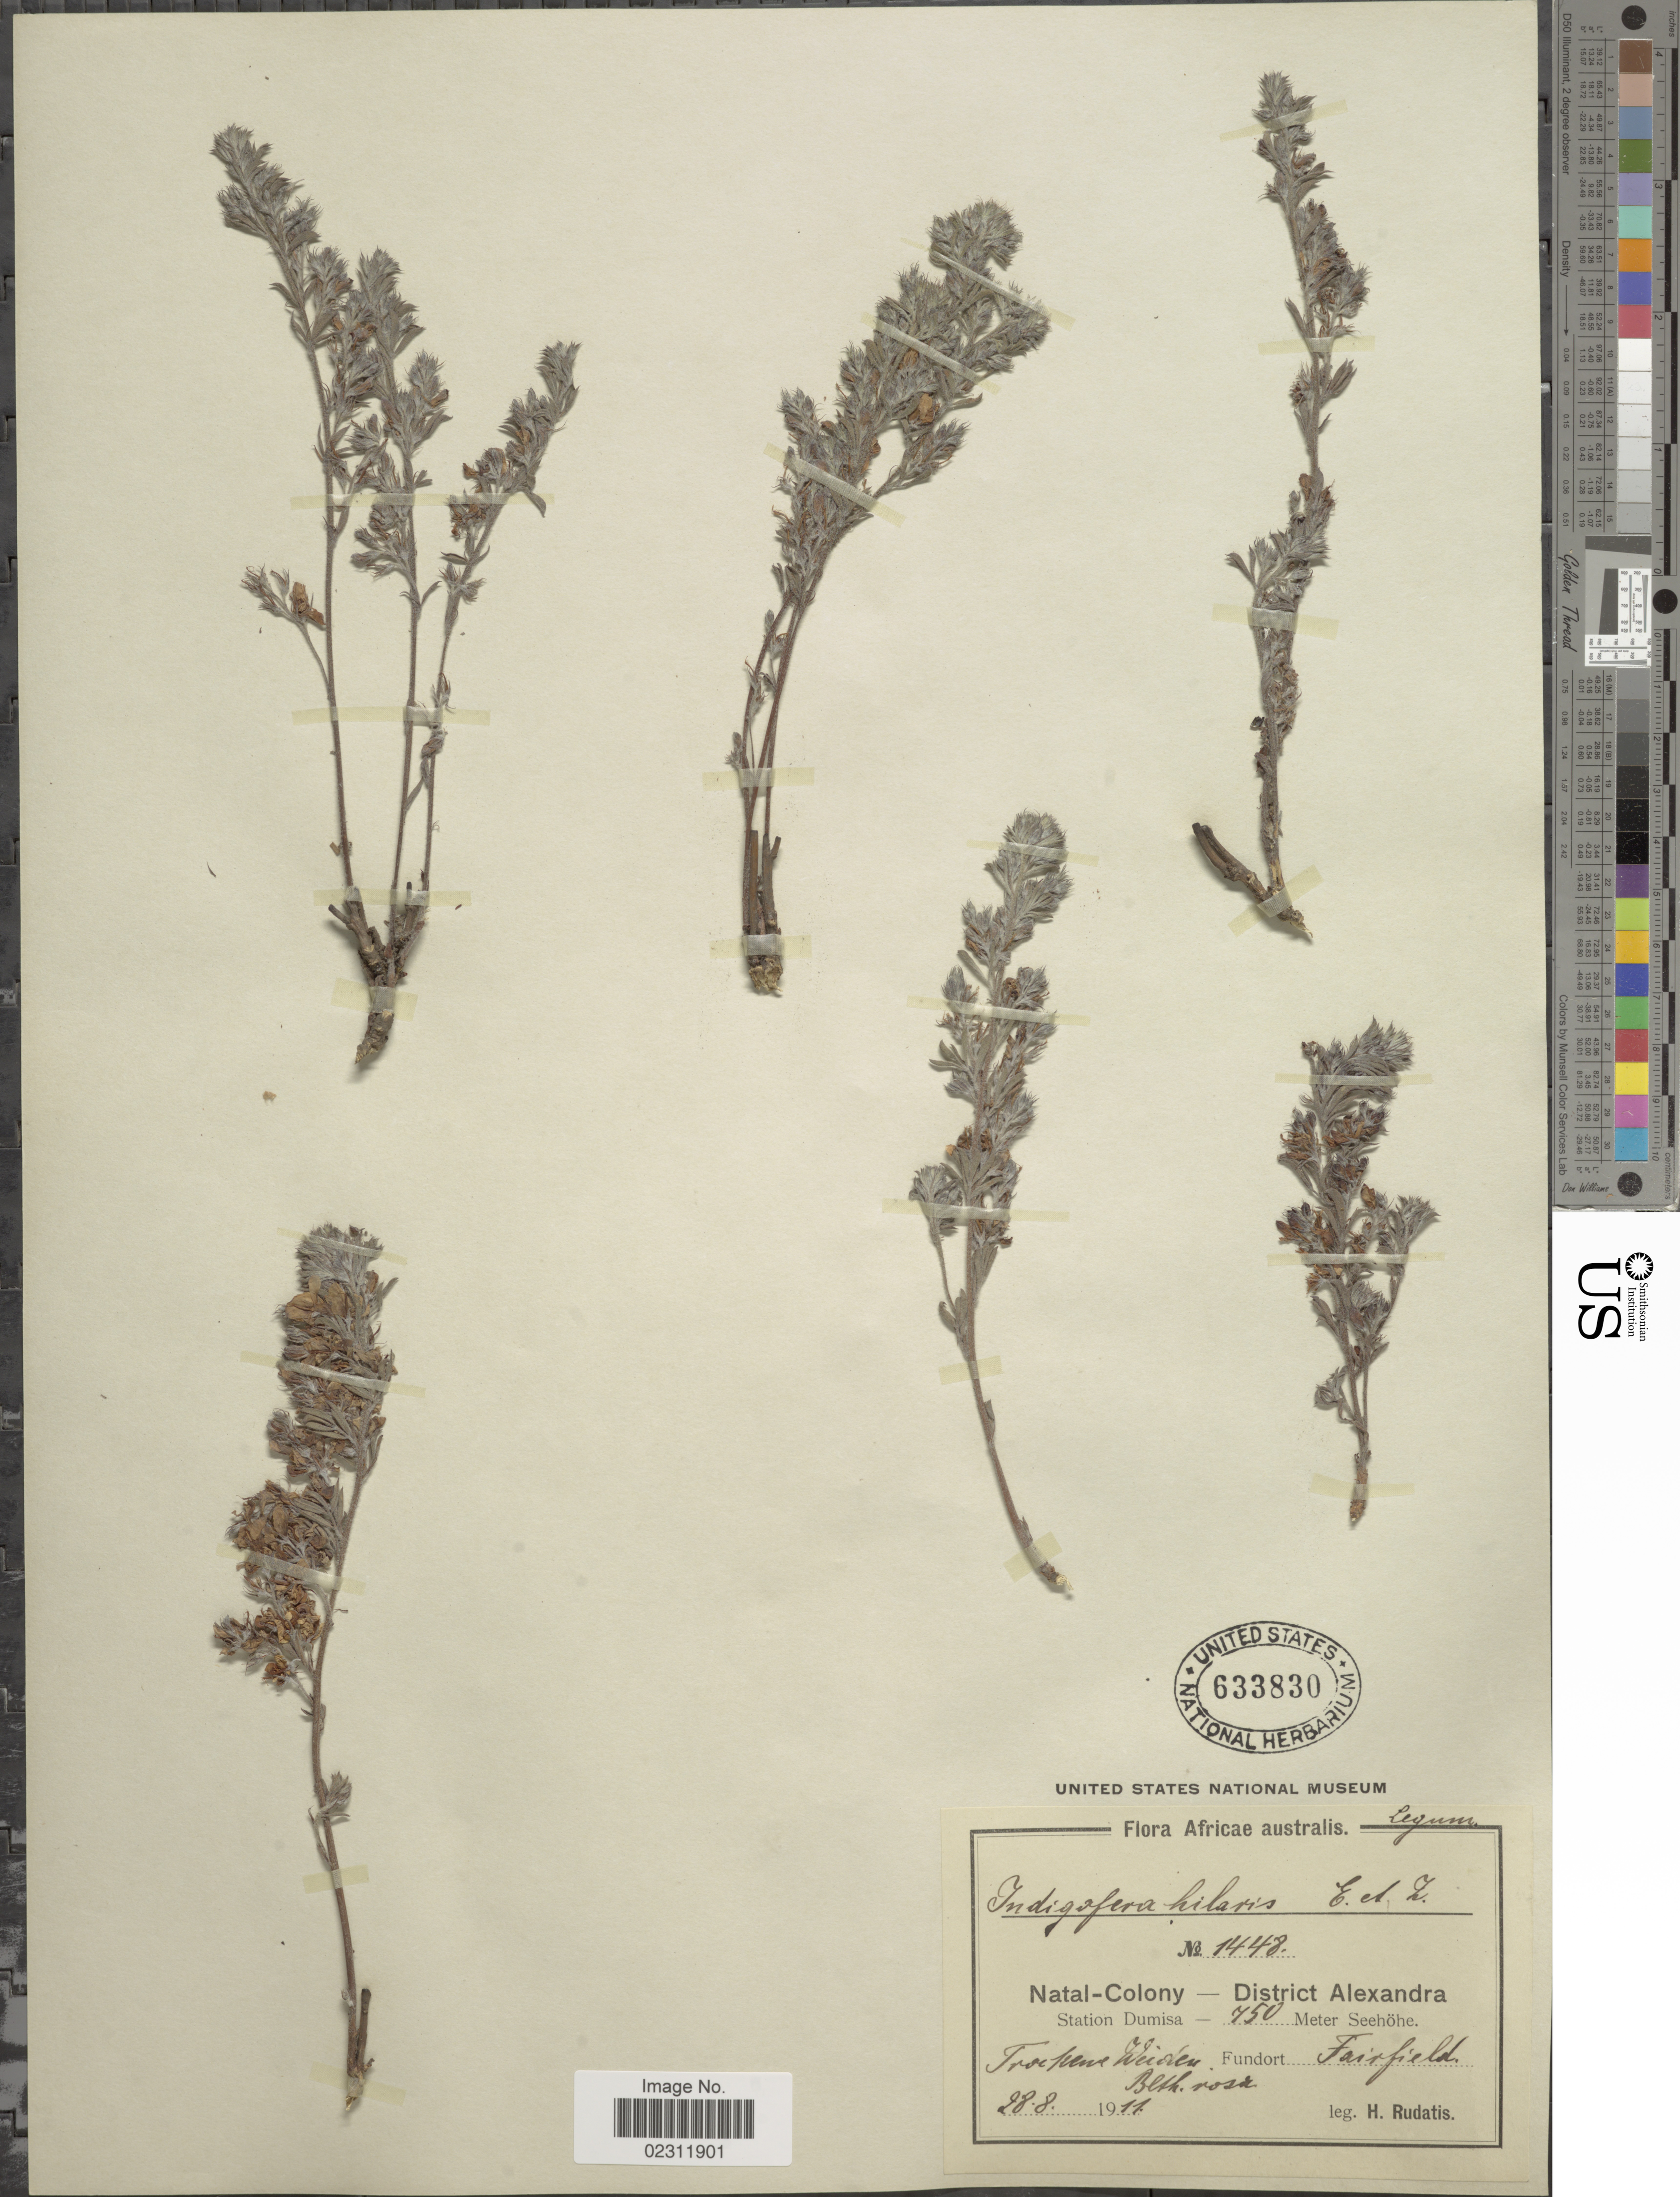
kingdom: Plantae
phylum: Tracheophyta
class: Magnoliopsida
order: Fabales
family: Fabaceae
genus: Indigofera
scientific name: Indigofera hilaris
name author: Eckl. & Zeyh.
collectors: H. Rudatis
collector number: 1448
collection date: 1911-08-28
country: South Africa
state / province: KwaZulu-Natal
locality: Natal-Colony, District Alexandra, Station Dumisa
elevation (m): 750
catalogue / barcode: US 633830